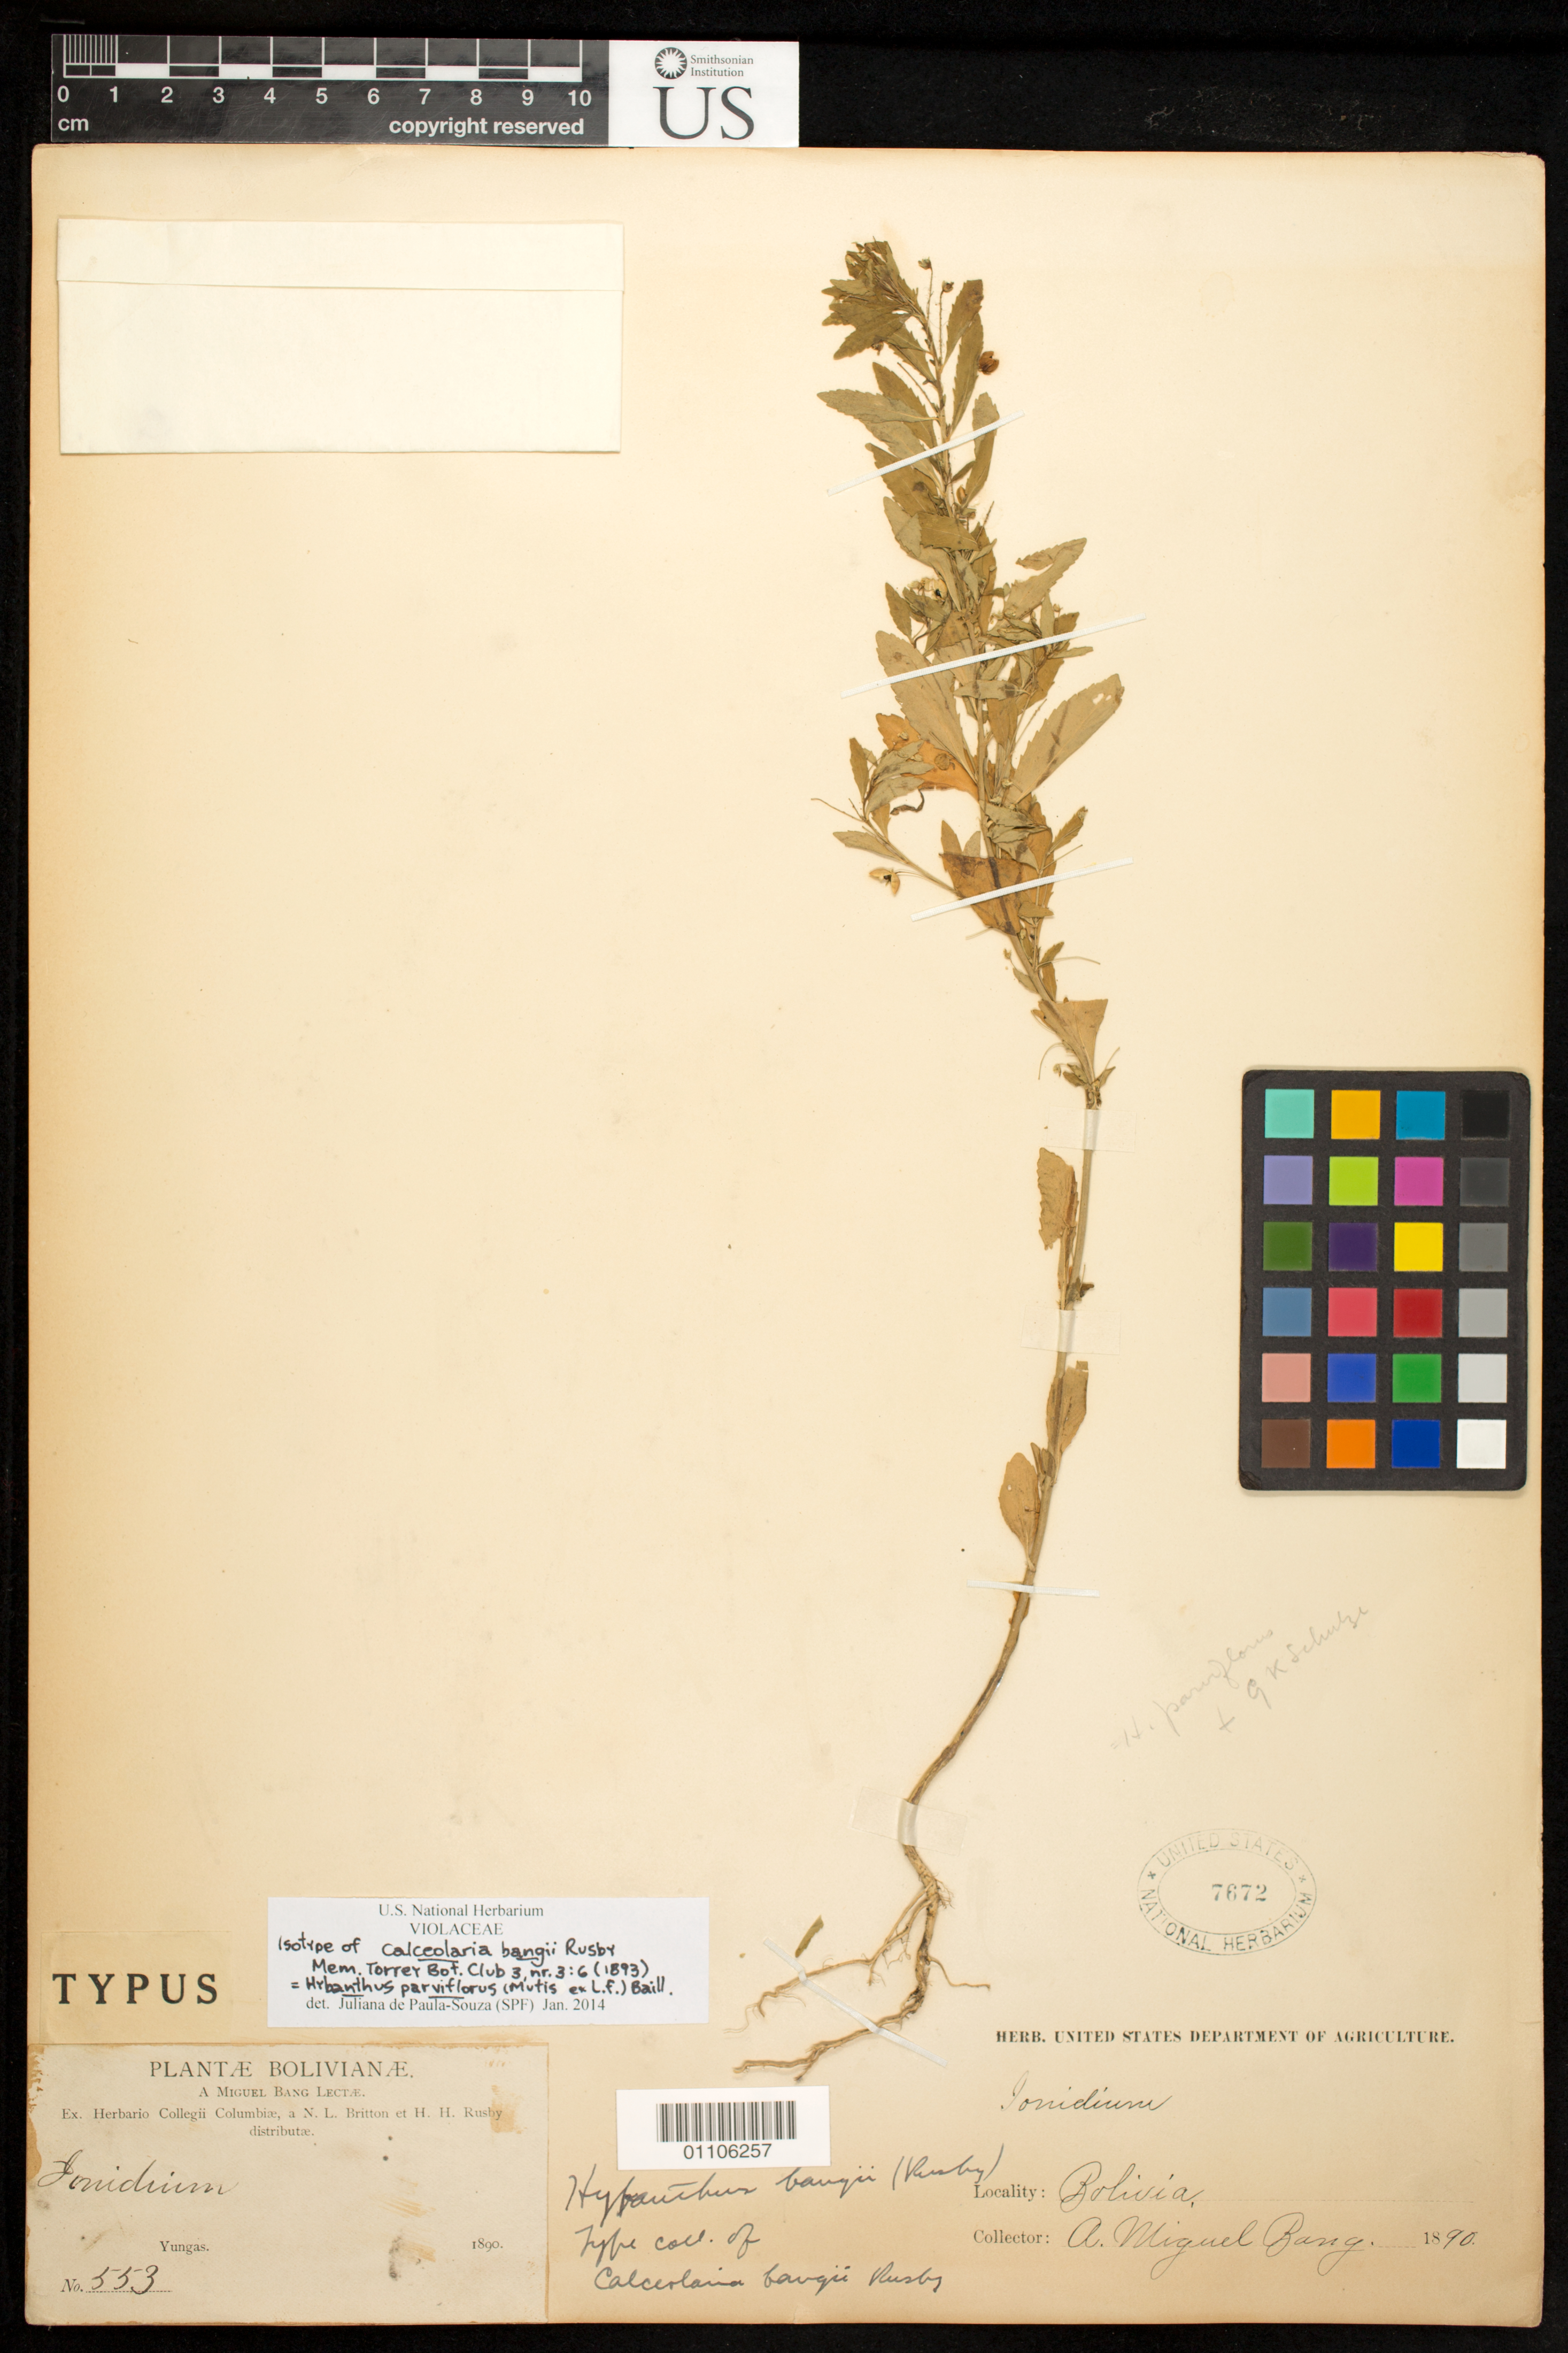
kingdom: Plantae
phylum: Tracheophyta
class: Magnoliopsida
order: Malpighiales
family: Violaceae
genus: Calceolaria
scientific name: Calceolaria bangii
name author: Rusby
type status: Isotype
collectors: M. Bang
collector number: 553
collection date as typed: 1890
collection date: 1890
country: Bolivia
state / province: La Paz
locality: Yungas.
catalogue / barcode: US 7672